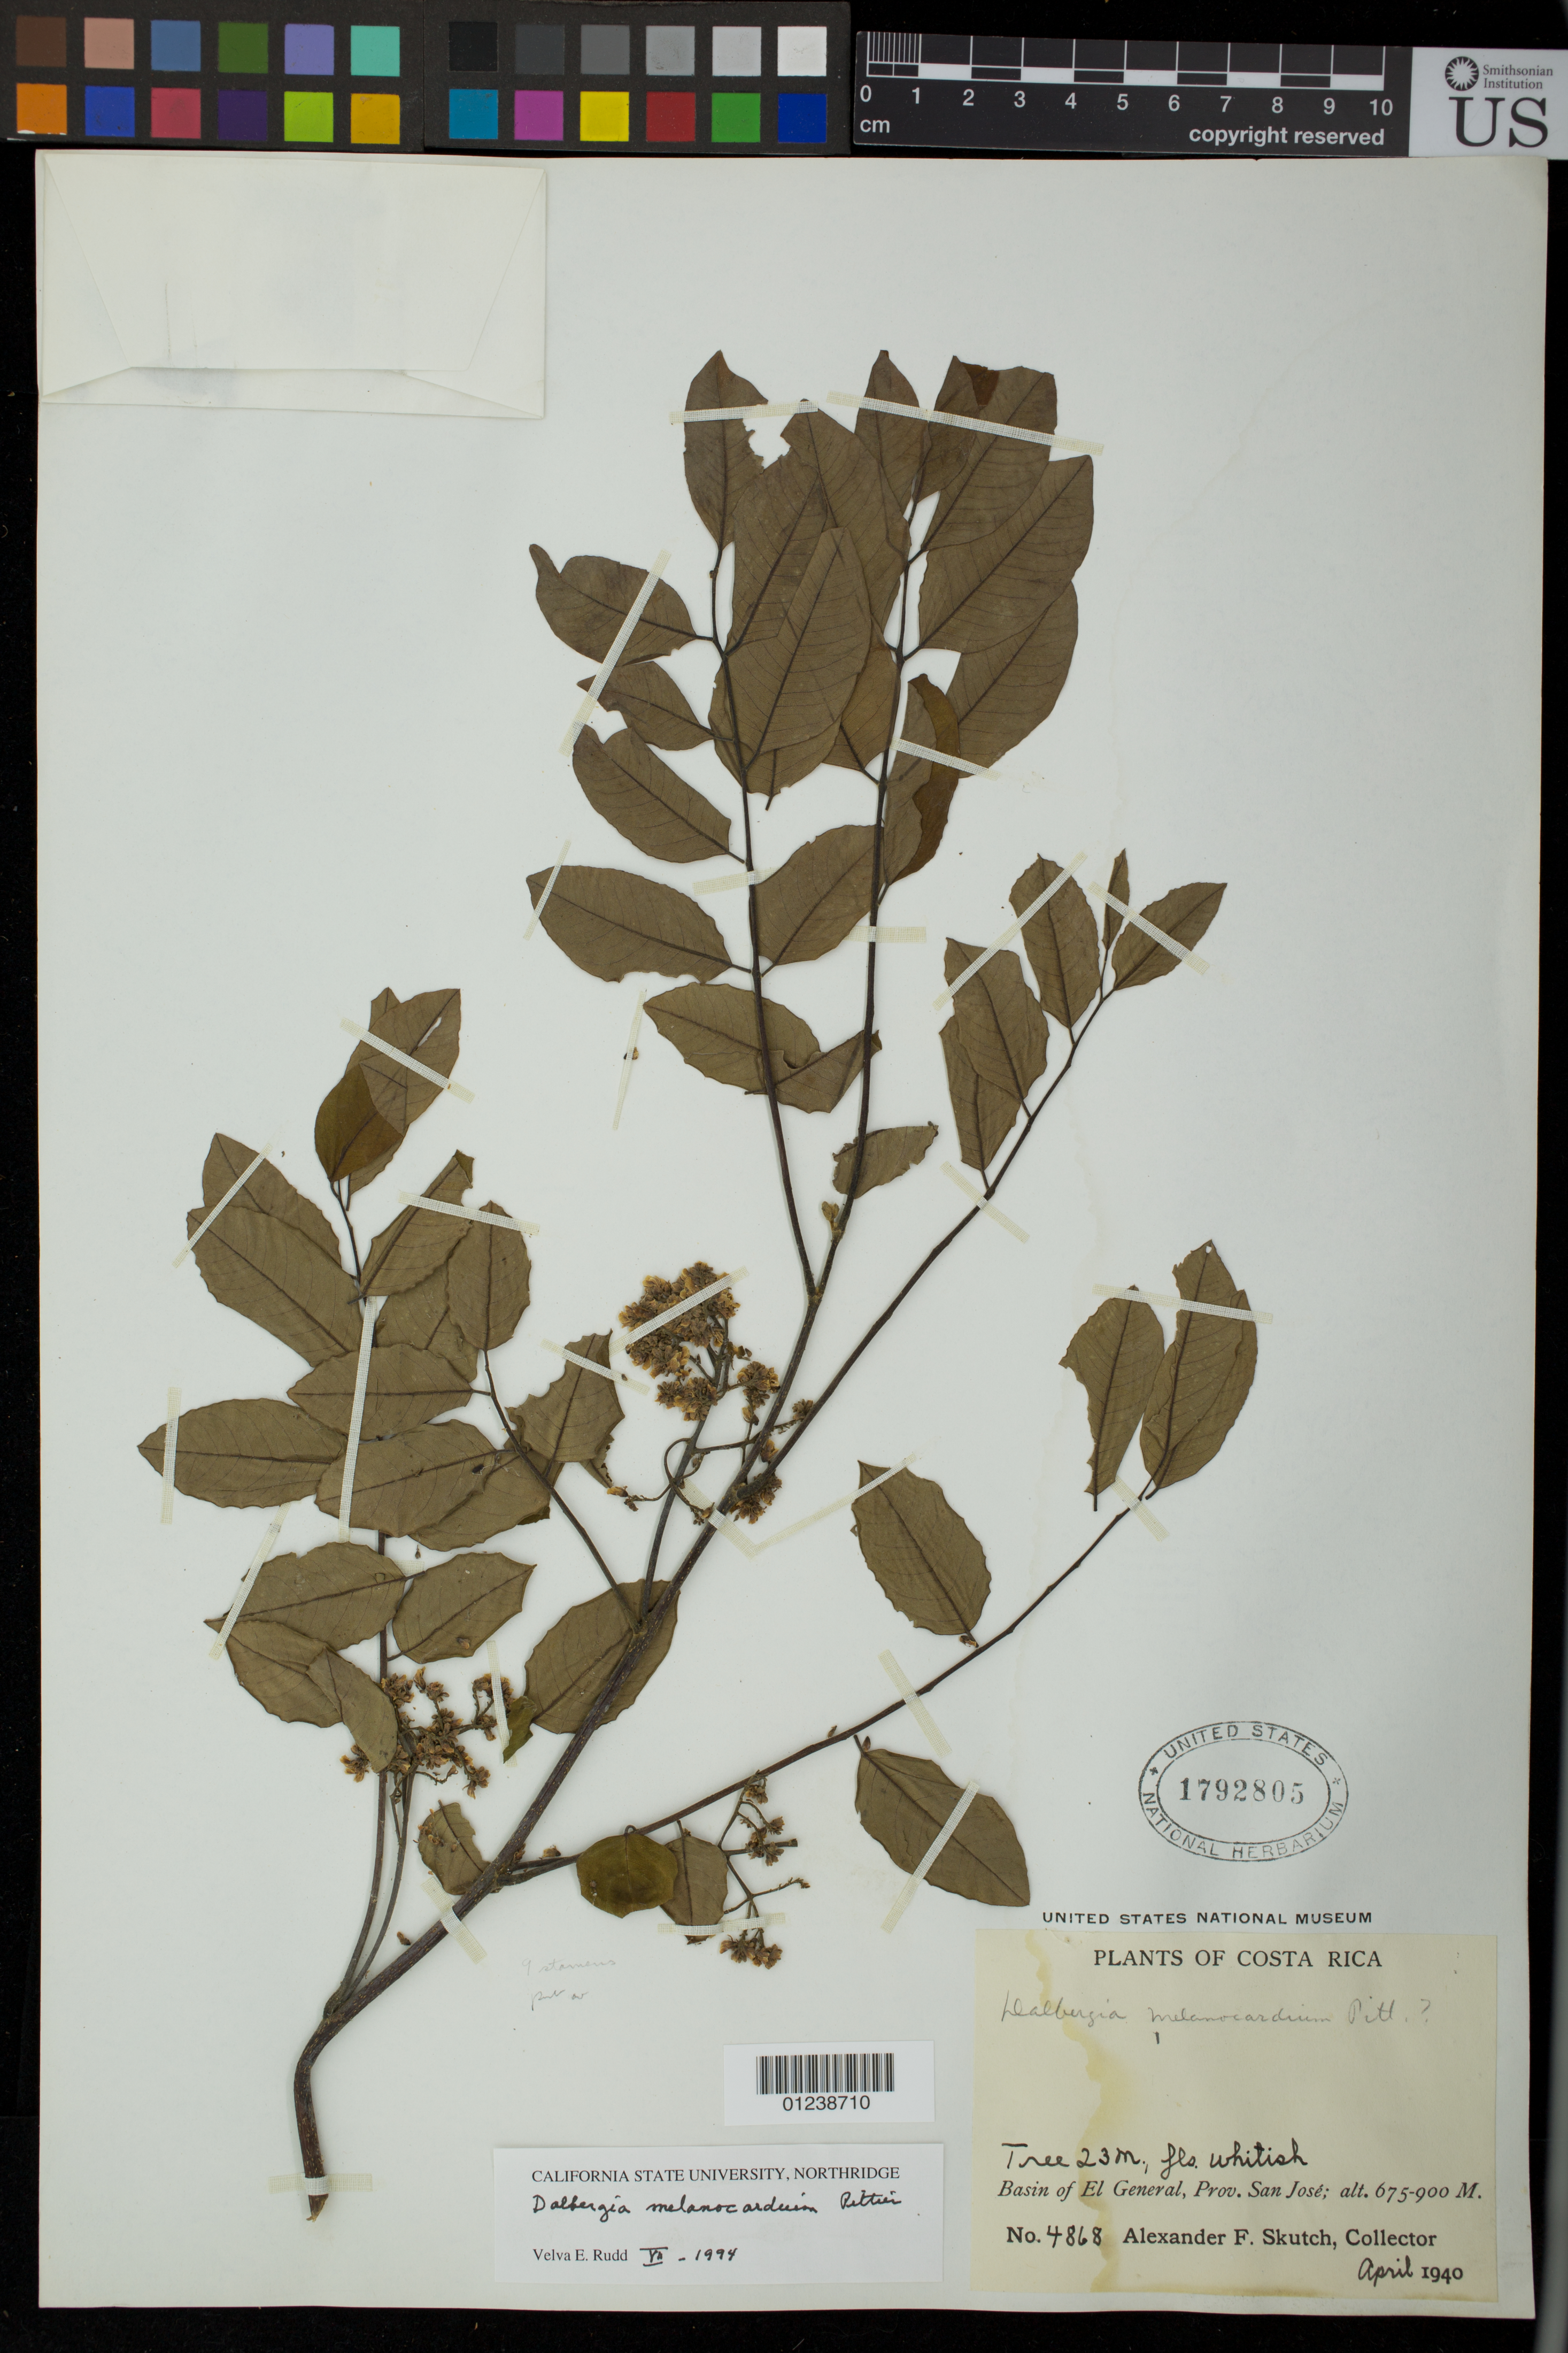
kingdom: Plantae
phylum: Tracheophyta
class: Magnoliopsida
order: Fabales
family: Fabaceae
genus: Dalbergia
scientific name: Dalbergia melanocardium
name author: Pittier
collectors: A. F. Skutch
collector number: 4868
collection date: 1940-04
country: Costa Rica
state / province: San Jose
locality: Basin of El General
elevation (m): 675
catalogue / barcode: US 1792805